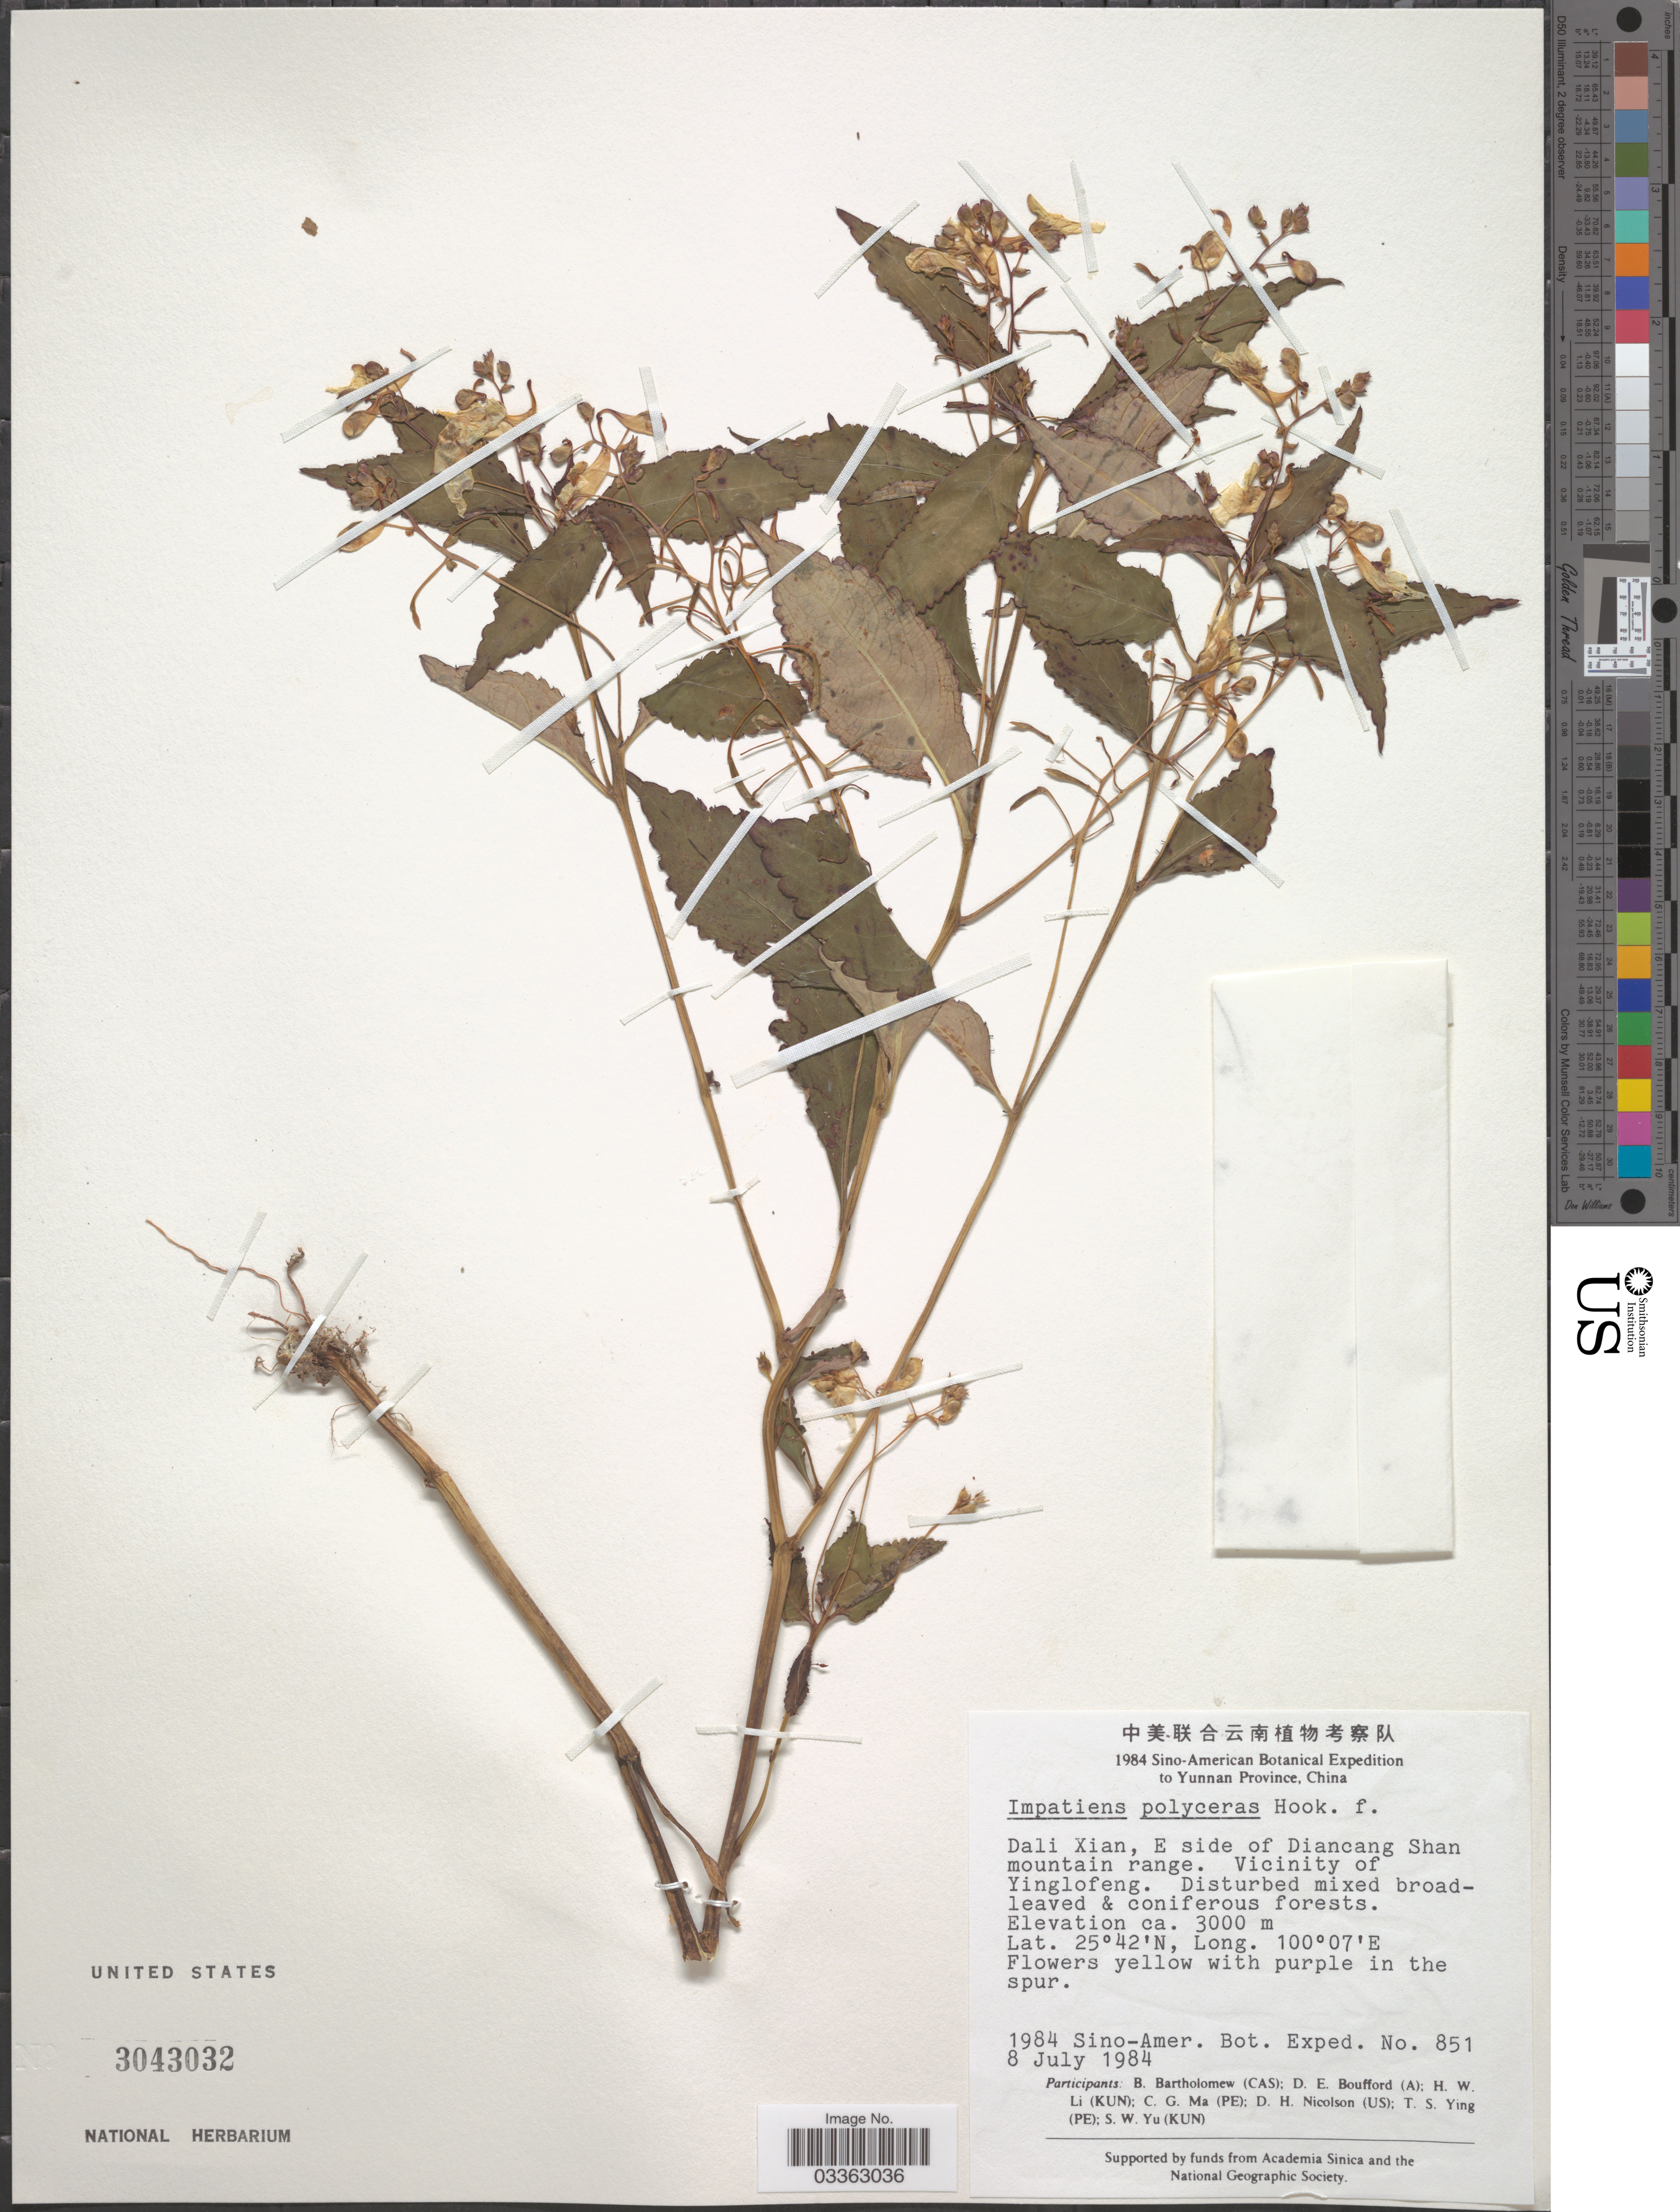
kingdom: Plantae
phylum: Tracheophyta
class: Magnoliopsida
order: Ericales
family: Balsaminaceae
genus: Impatiens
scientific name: Impatiens polyceras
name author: Hook. f. ex W.W. Sm.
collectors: Sino-Amer. Bot. Exped. 1984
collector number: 851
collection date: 1984-07-08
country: China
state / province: Yunnan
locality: Dali Xian, E side of Diancang Shan mountain range. Vicinity of Yinglofeng.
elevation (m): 3000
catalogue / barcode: US 3043032